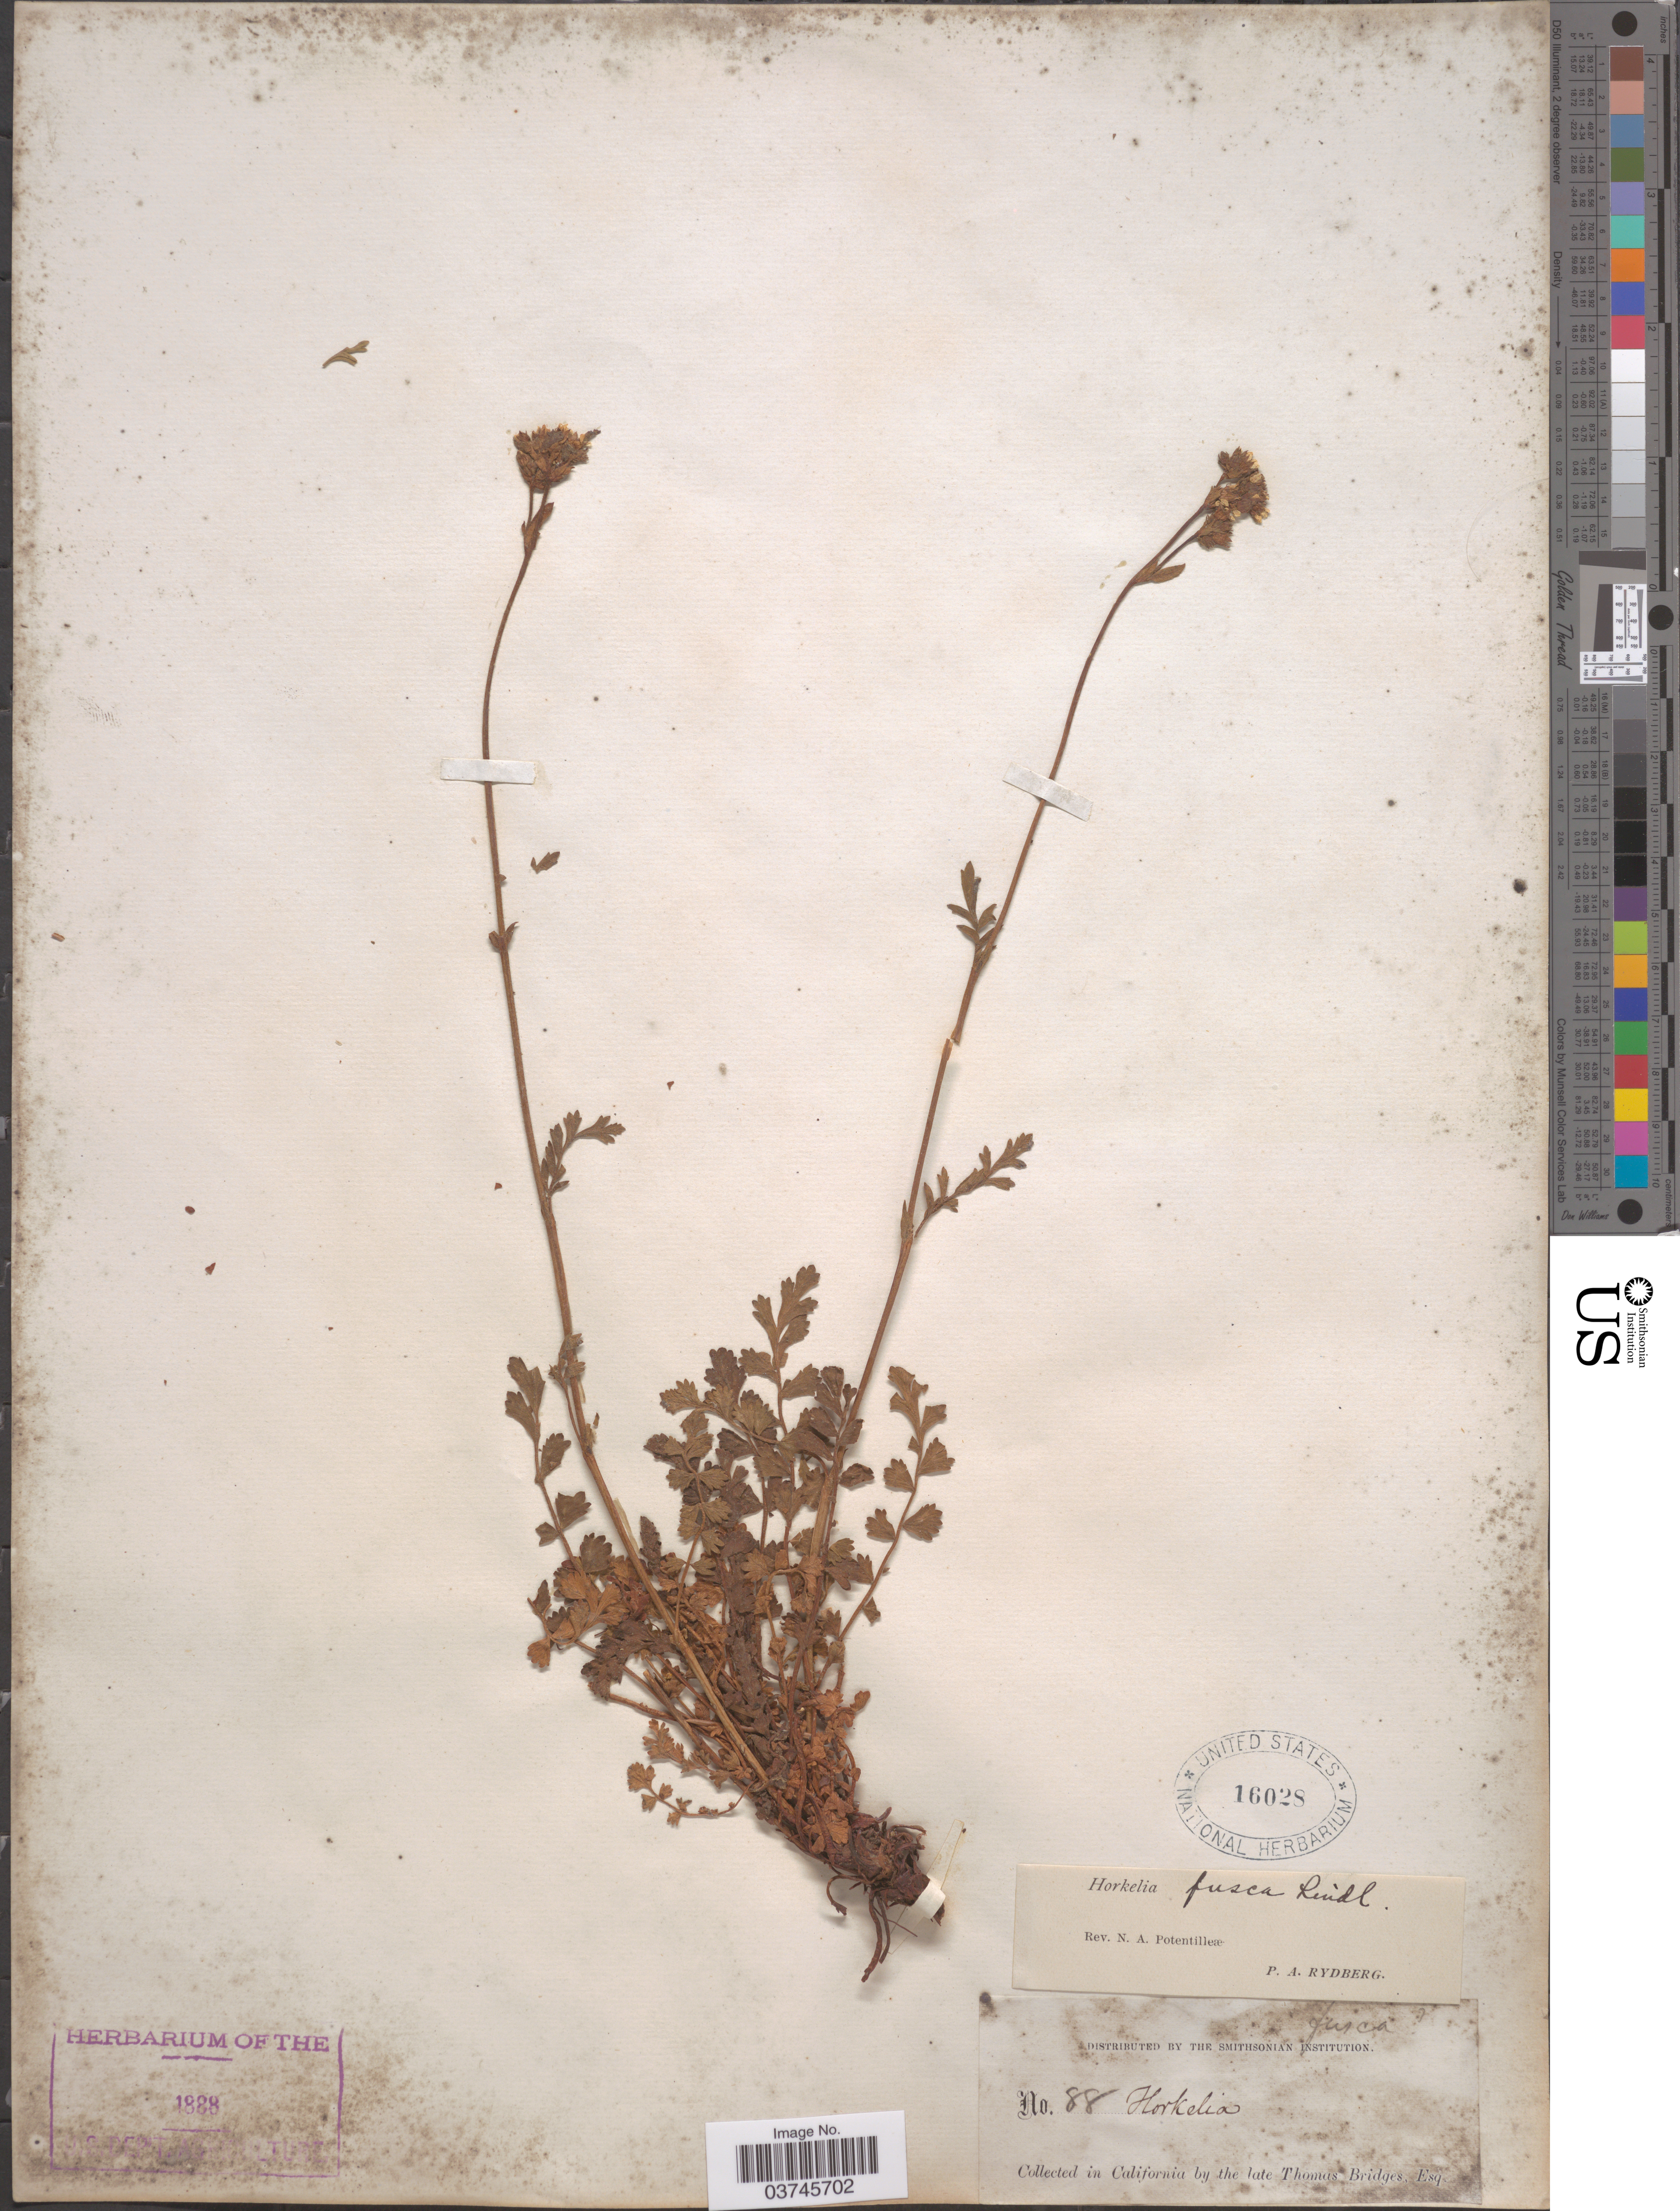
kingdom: Plantae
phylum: Tracheophyta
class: Magnoliopsida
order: Rosales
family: Rosaceae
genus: Potentilla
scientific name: Potentilla douglasii var. parviflora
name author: (Nutt. ex Hook. & Arn.) J.T. Howell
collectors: T. Bridges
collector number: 88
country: United States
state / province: California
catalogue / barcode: US 16028